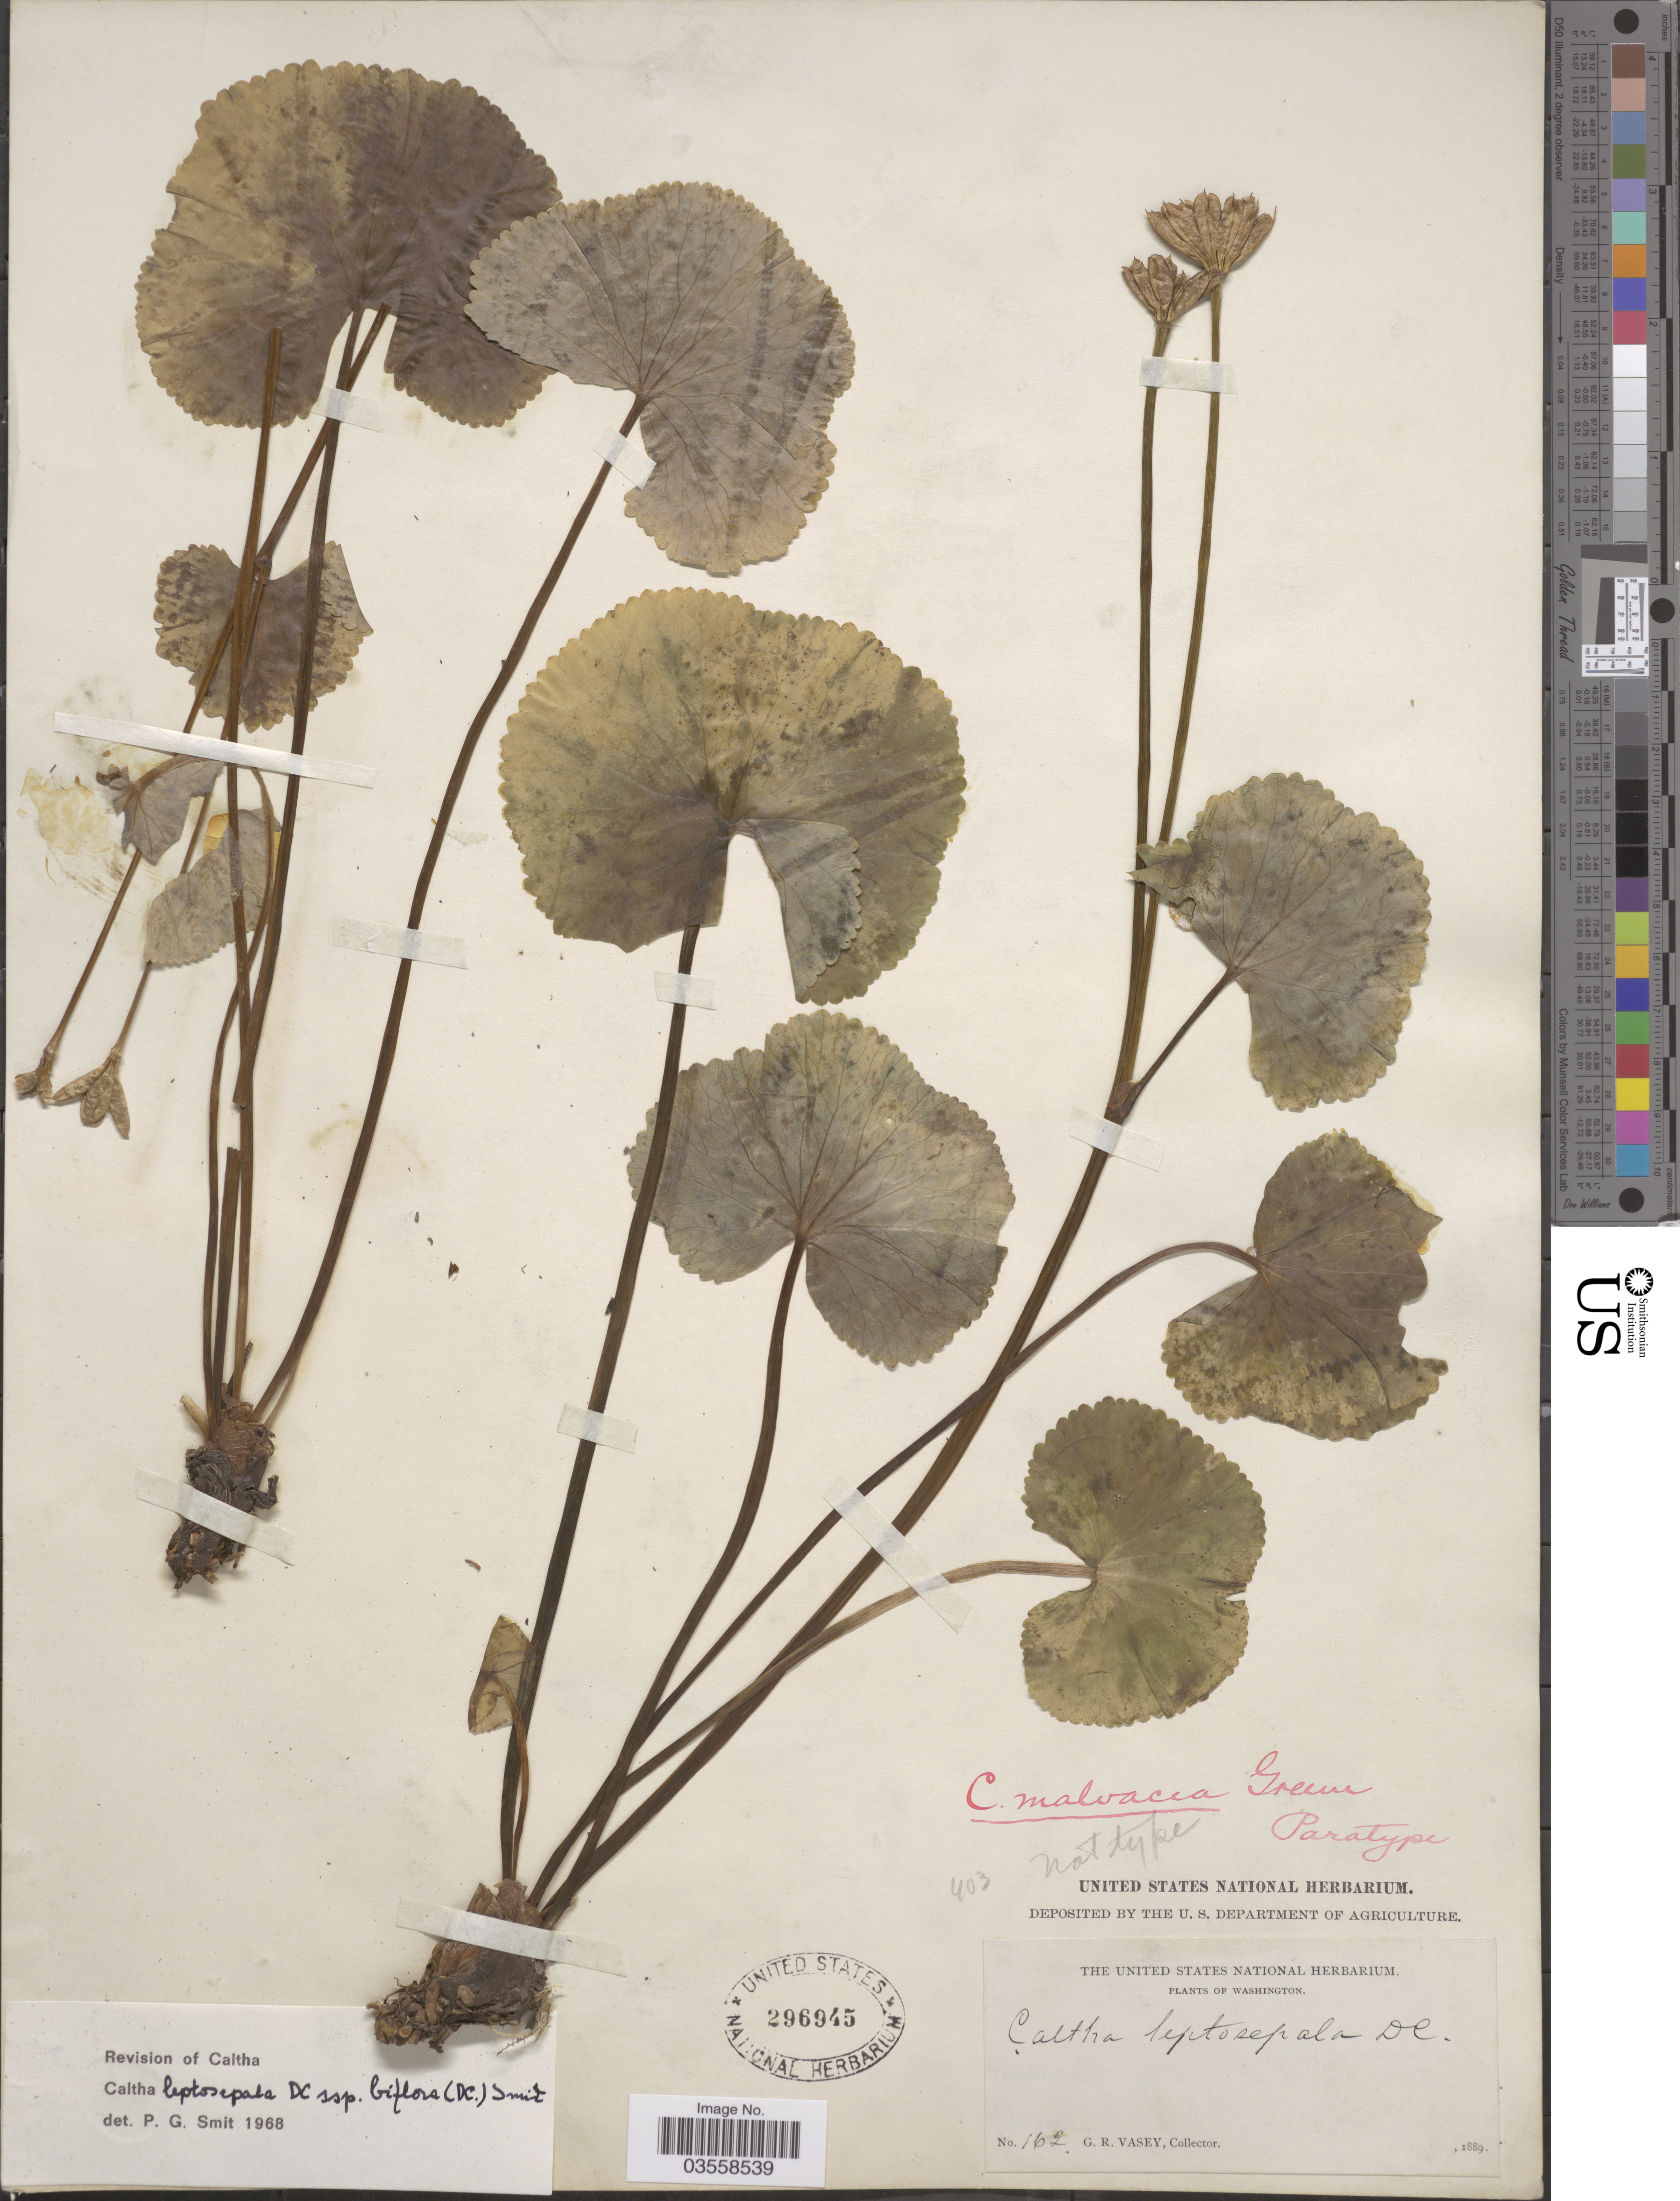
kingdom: Plantae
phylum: Tracheophyta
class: Magnoliopsida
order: Ranunculales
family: Ranunculaceae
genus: Caltha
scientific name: Caltha leptosepala subsp. biflora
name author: DC.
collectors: G. R. Vasey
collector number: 162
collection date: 1889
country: United States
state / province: Washington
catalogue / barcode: US 296945